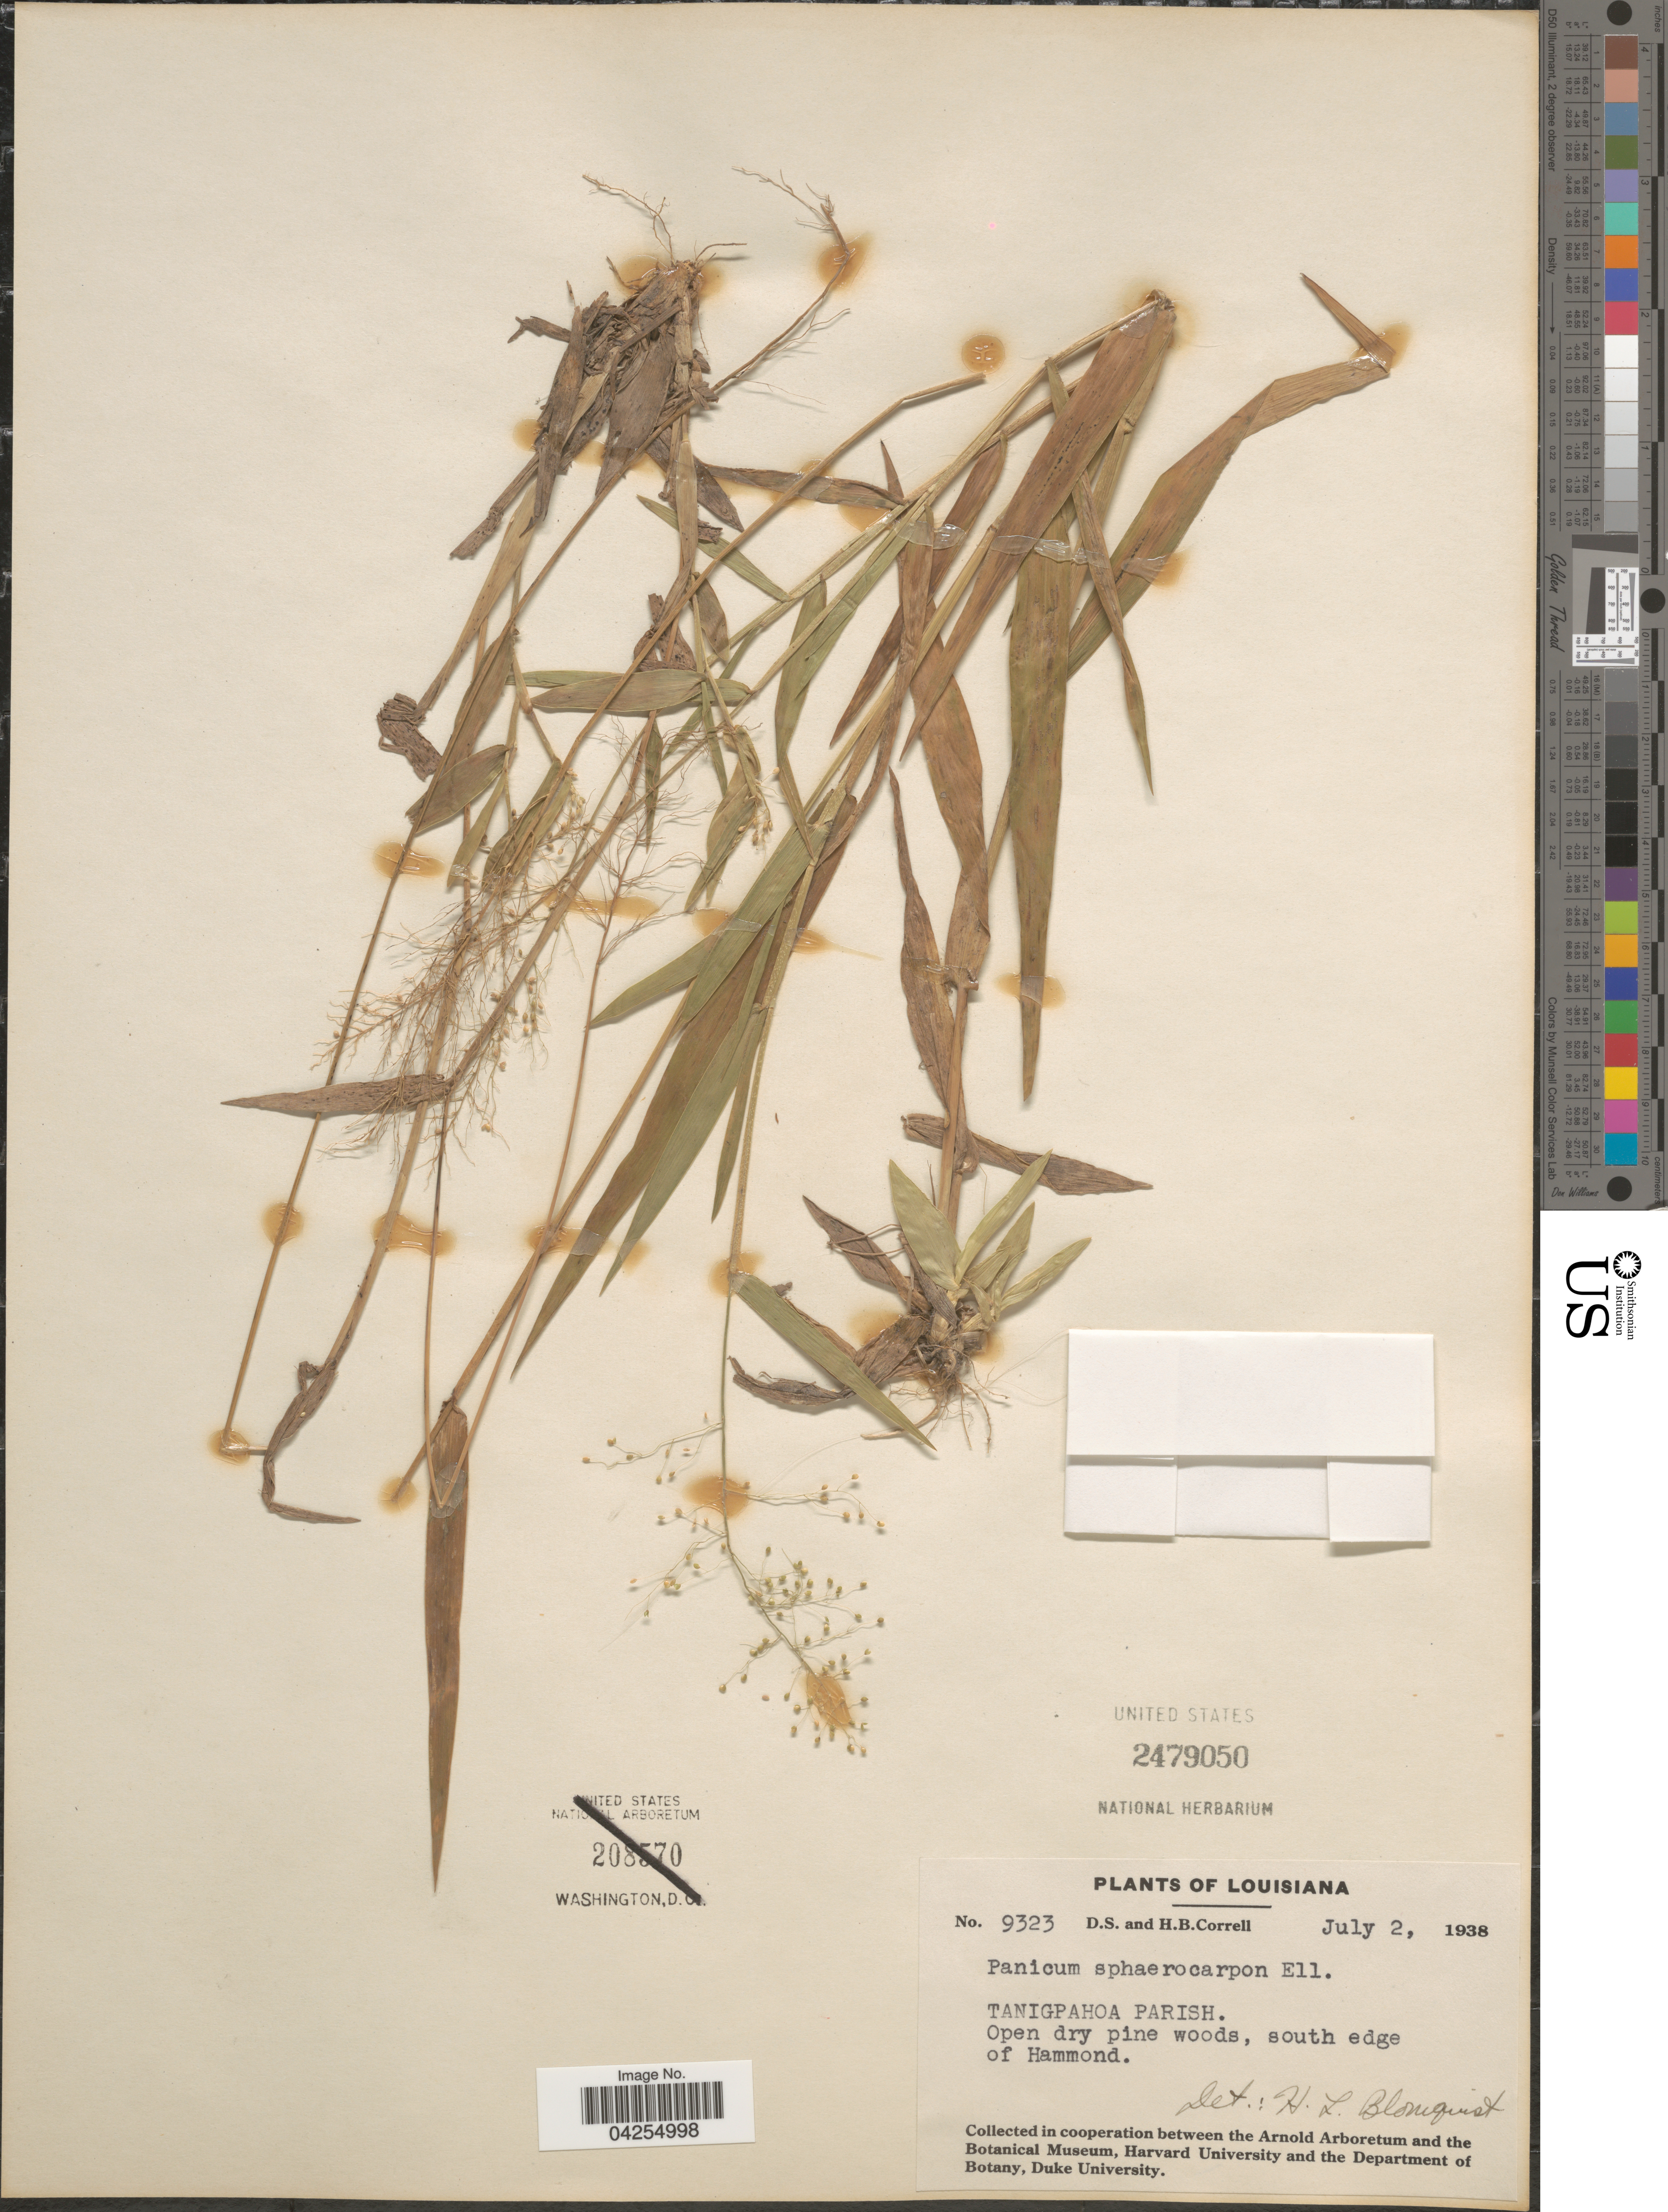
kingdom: Plantae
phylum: Tracheophyta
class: Liliopsida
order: Poales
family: Poaceae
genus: Dichanthelium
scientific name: Dichanthelium dichotomum var. dichotomum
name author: (L.) Gould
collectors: D. S. Correll & H. Correll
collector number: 9323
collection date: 1938-07-02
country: United States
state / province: Louisiana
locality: Tanigpahoa Parish. Open dry pine woods, south edge of Hammond.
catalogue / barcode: US 2479050